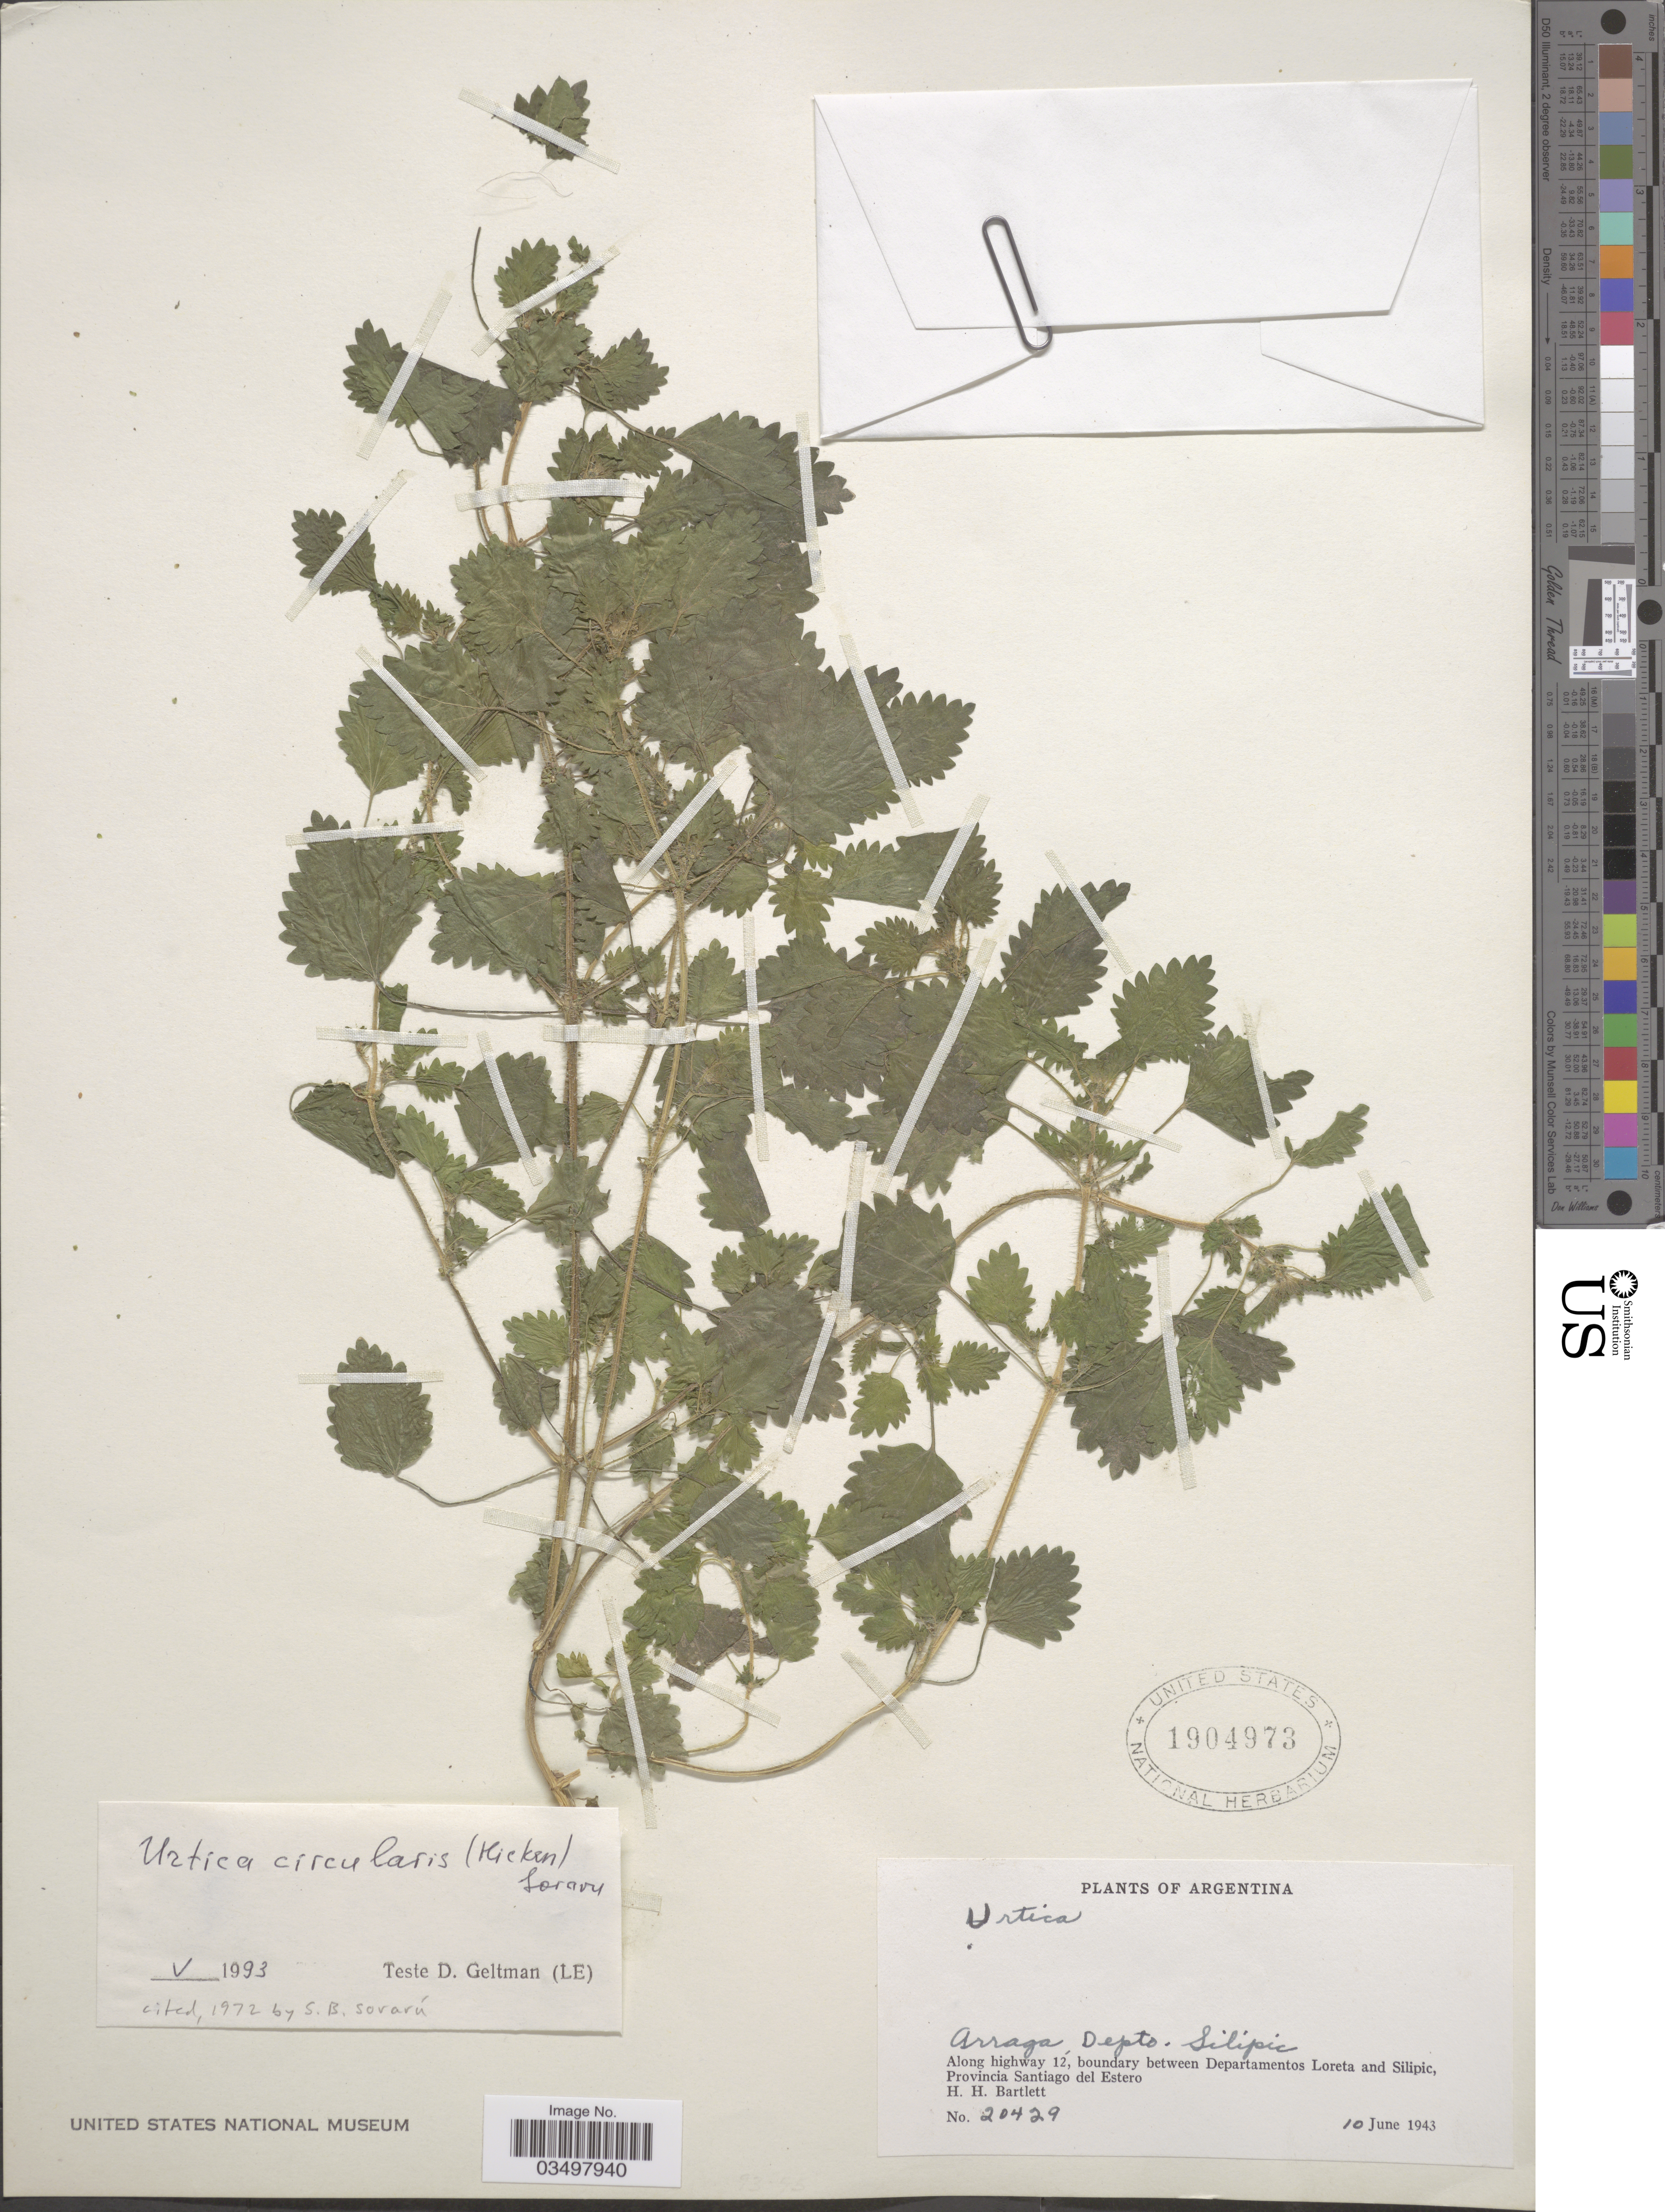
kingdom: Plantae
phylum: Tracheophyta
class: Magnoliopsida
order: Rosales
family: Urticaceae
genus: Urtica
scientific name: Urtica circularis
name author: (Hicken) Sorarú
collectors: H. H. Bartlett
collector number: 20429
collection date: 1943-06-10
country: Argentina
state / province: Santiago del Estero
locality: Arraga, Dept. Silipic. Along highway 12, boundary between Departamentos Loreta and Silipic.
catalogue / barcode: US 1904973